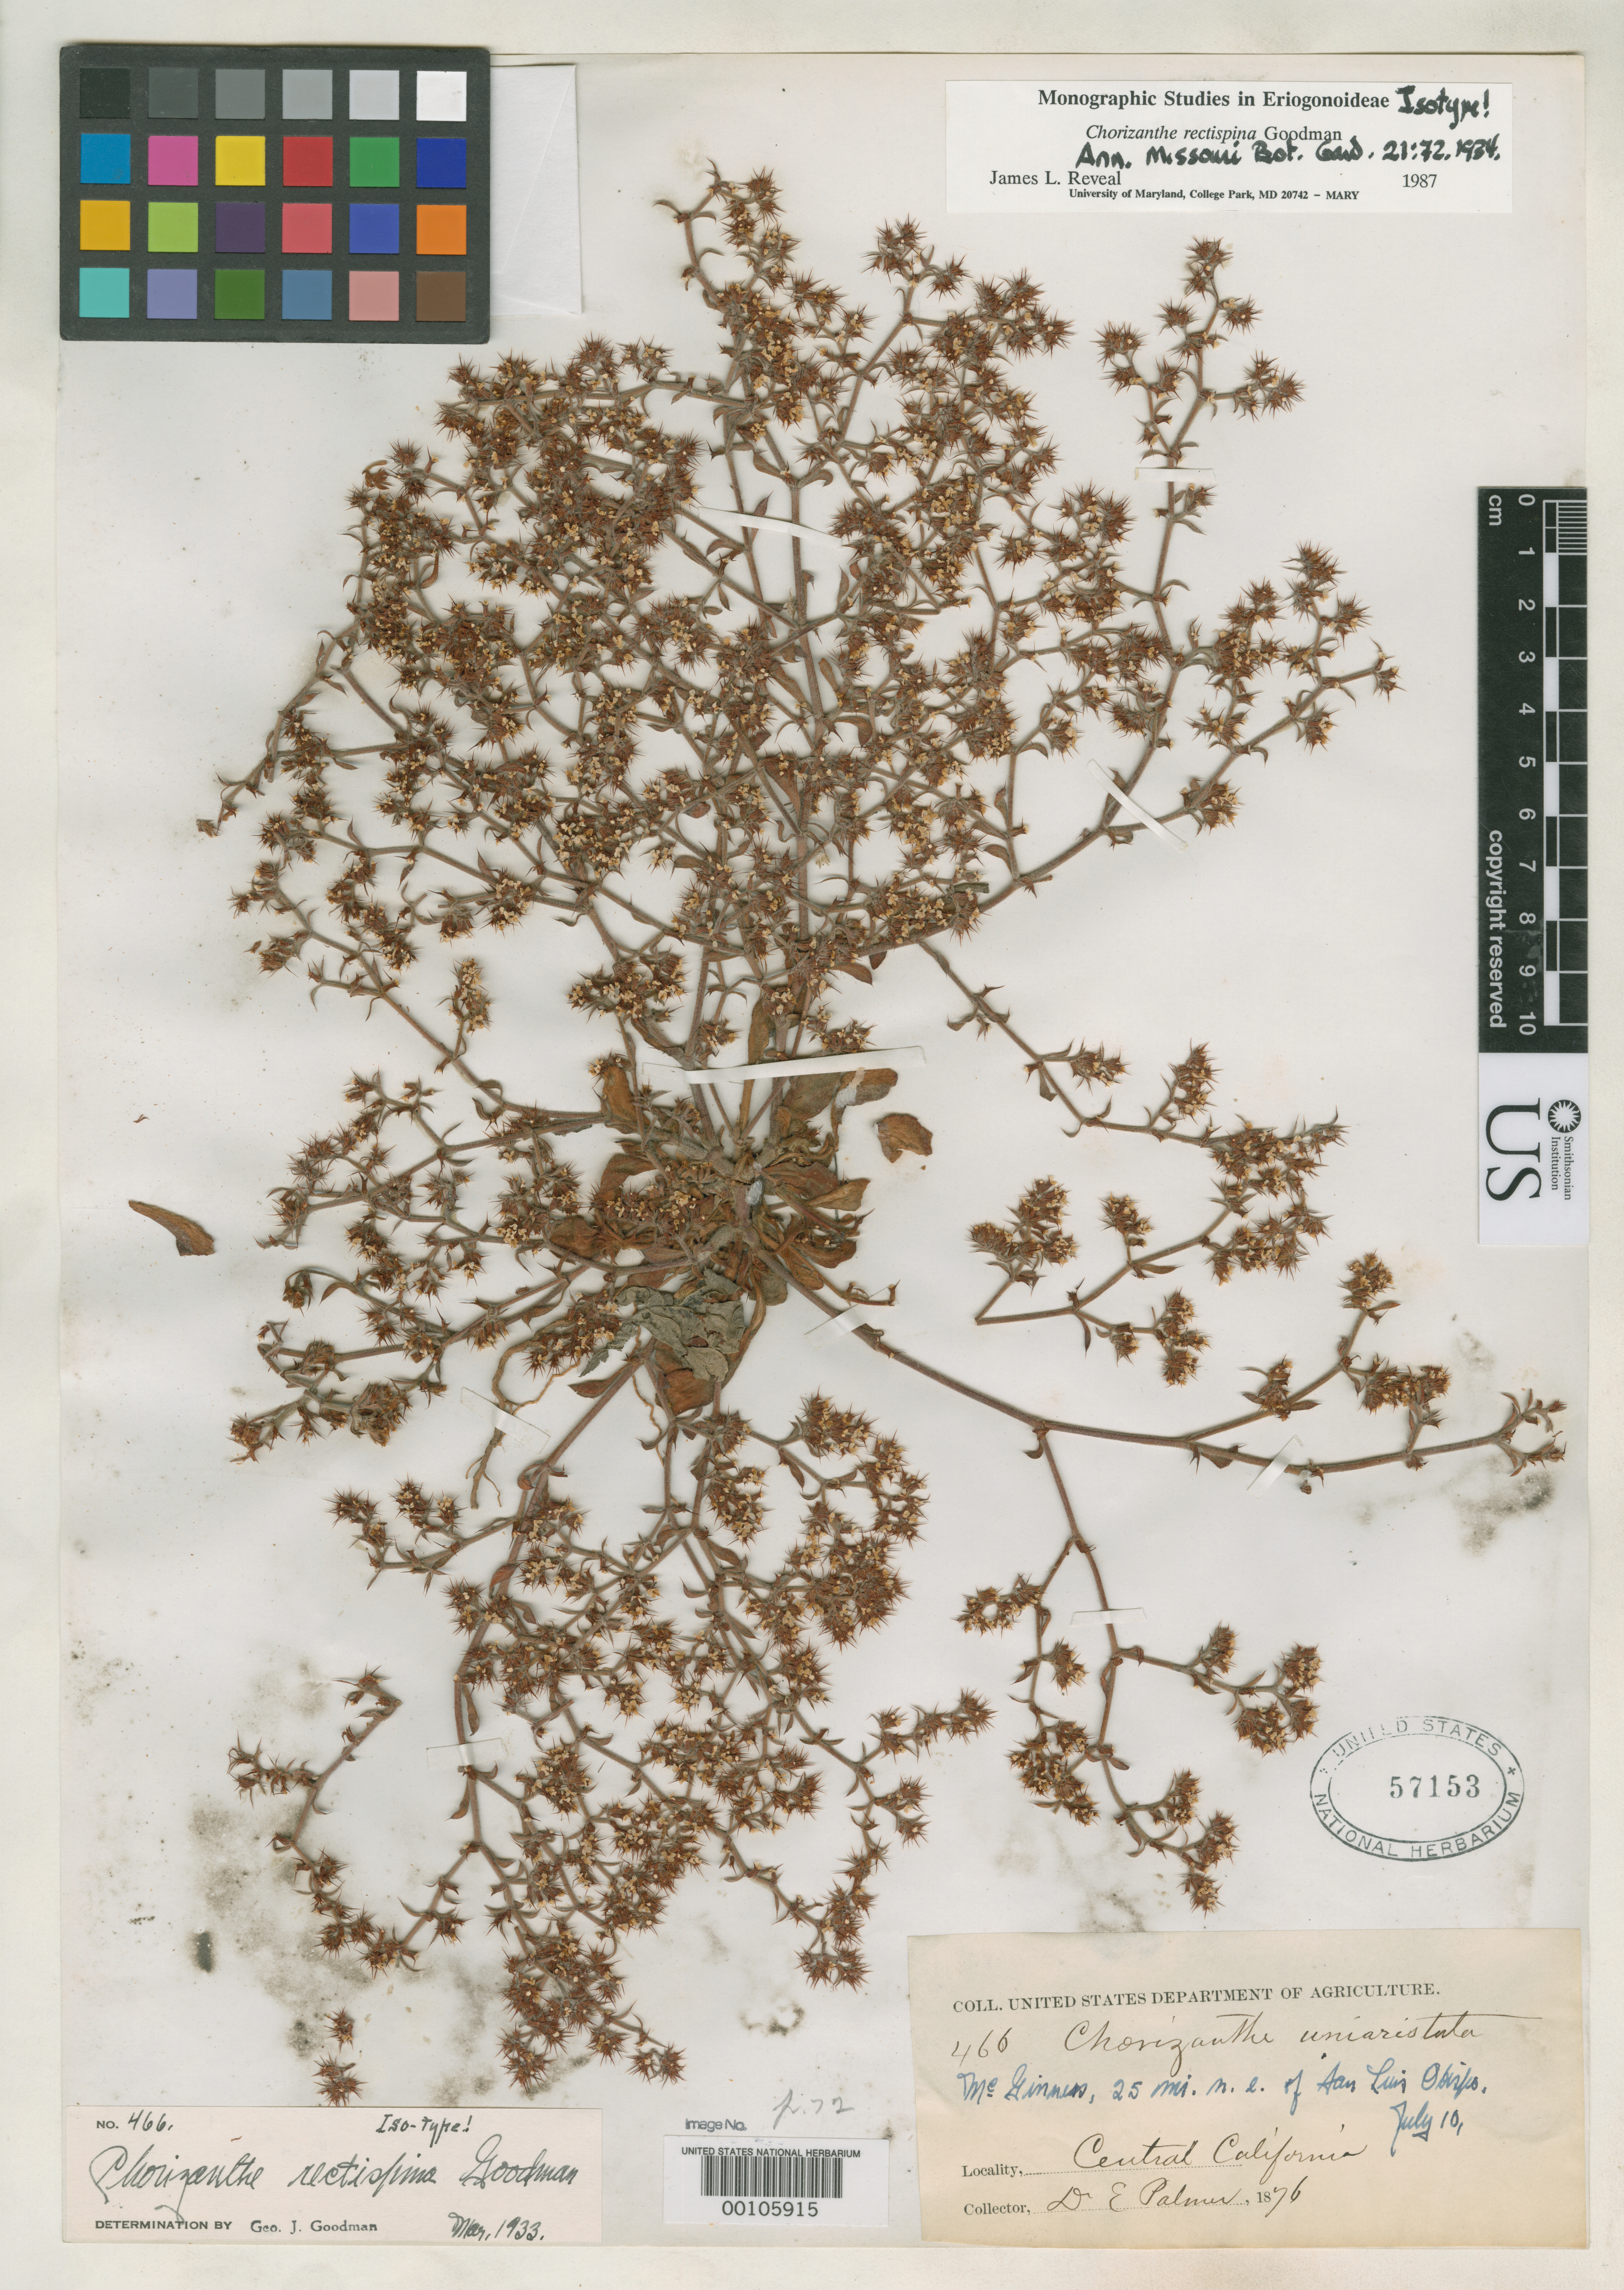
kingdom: Plantae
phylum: Tracheophyta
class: Magnoliopsida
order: Caryophyllales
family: Polygonaceae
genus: Chorizanthe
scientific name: Chorizanthe rectispina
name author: Goodman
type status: Isotype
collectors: E. Palmer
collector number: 466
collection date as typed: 10 Jul 1876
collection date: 1876-07-10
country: United States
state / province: California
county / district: San Luis Obispo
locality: Northeast of San Luis Obispo.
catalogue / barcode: US 57153